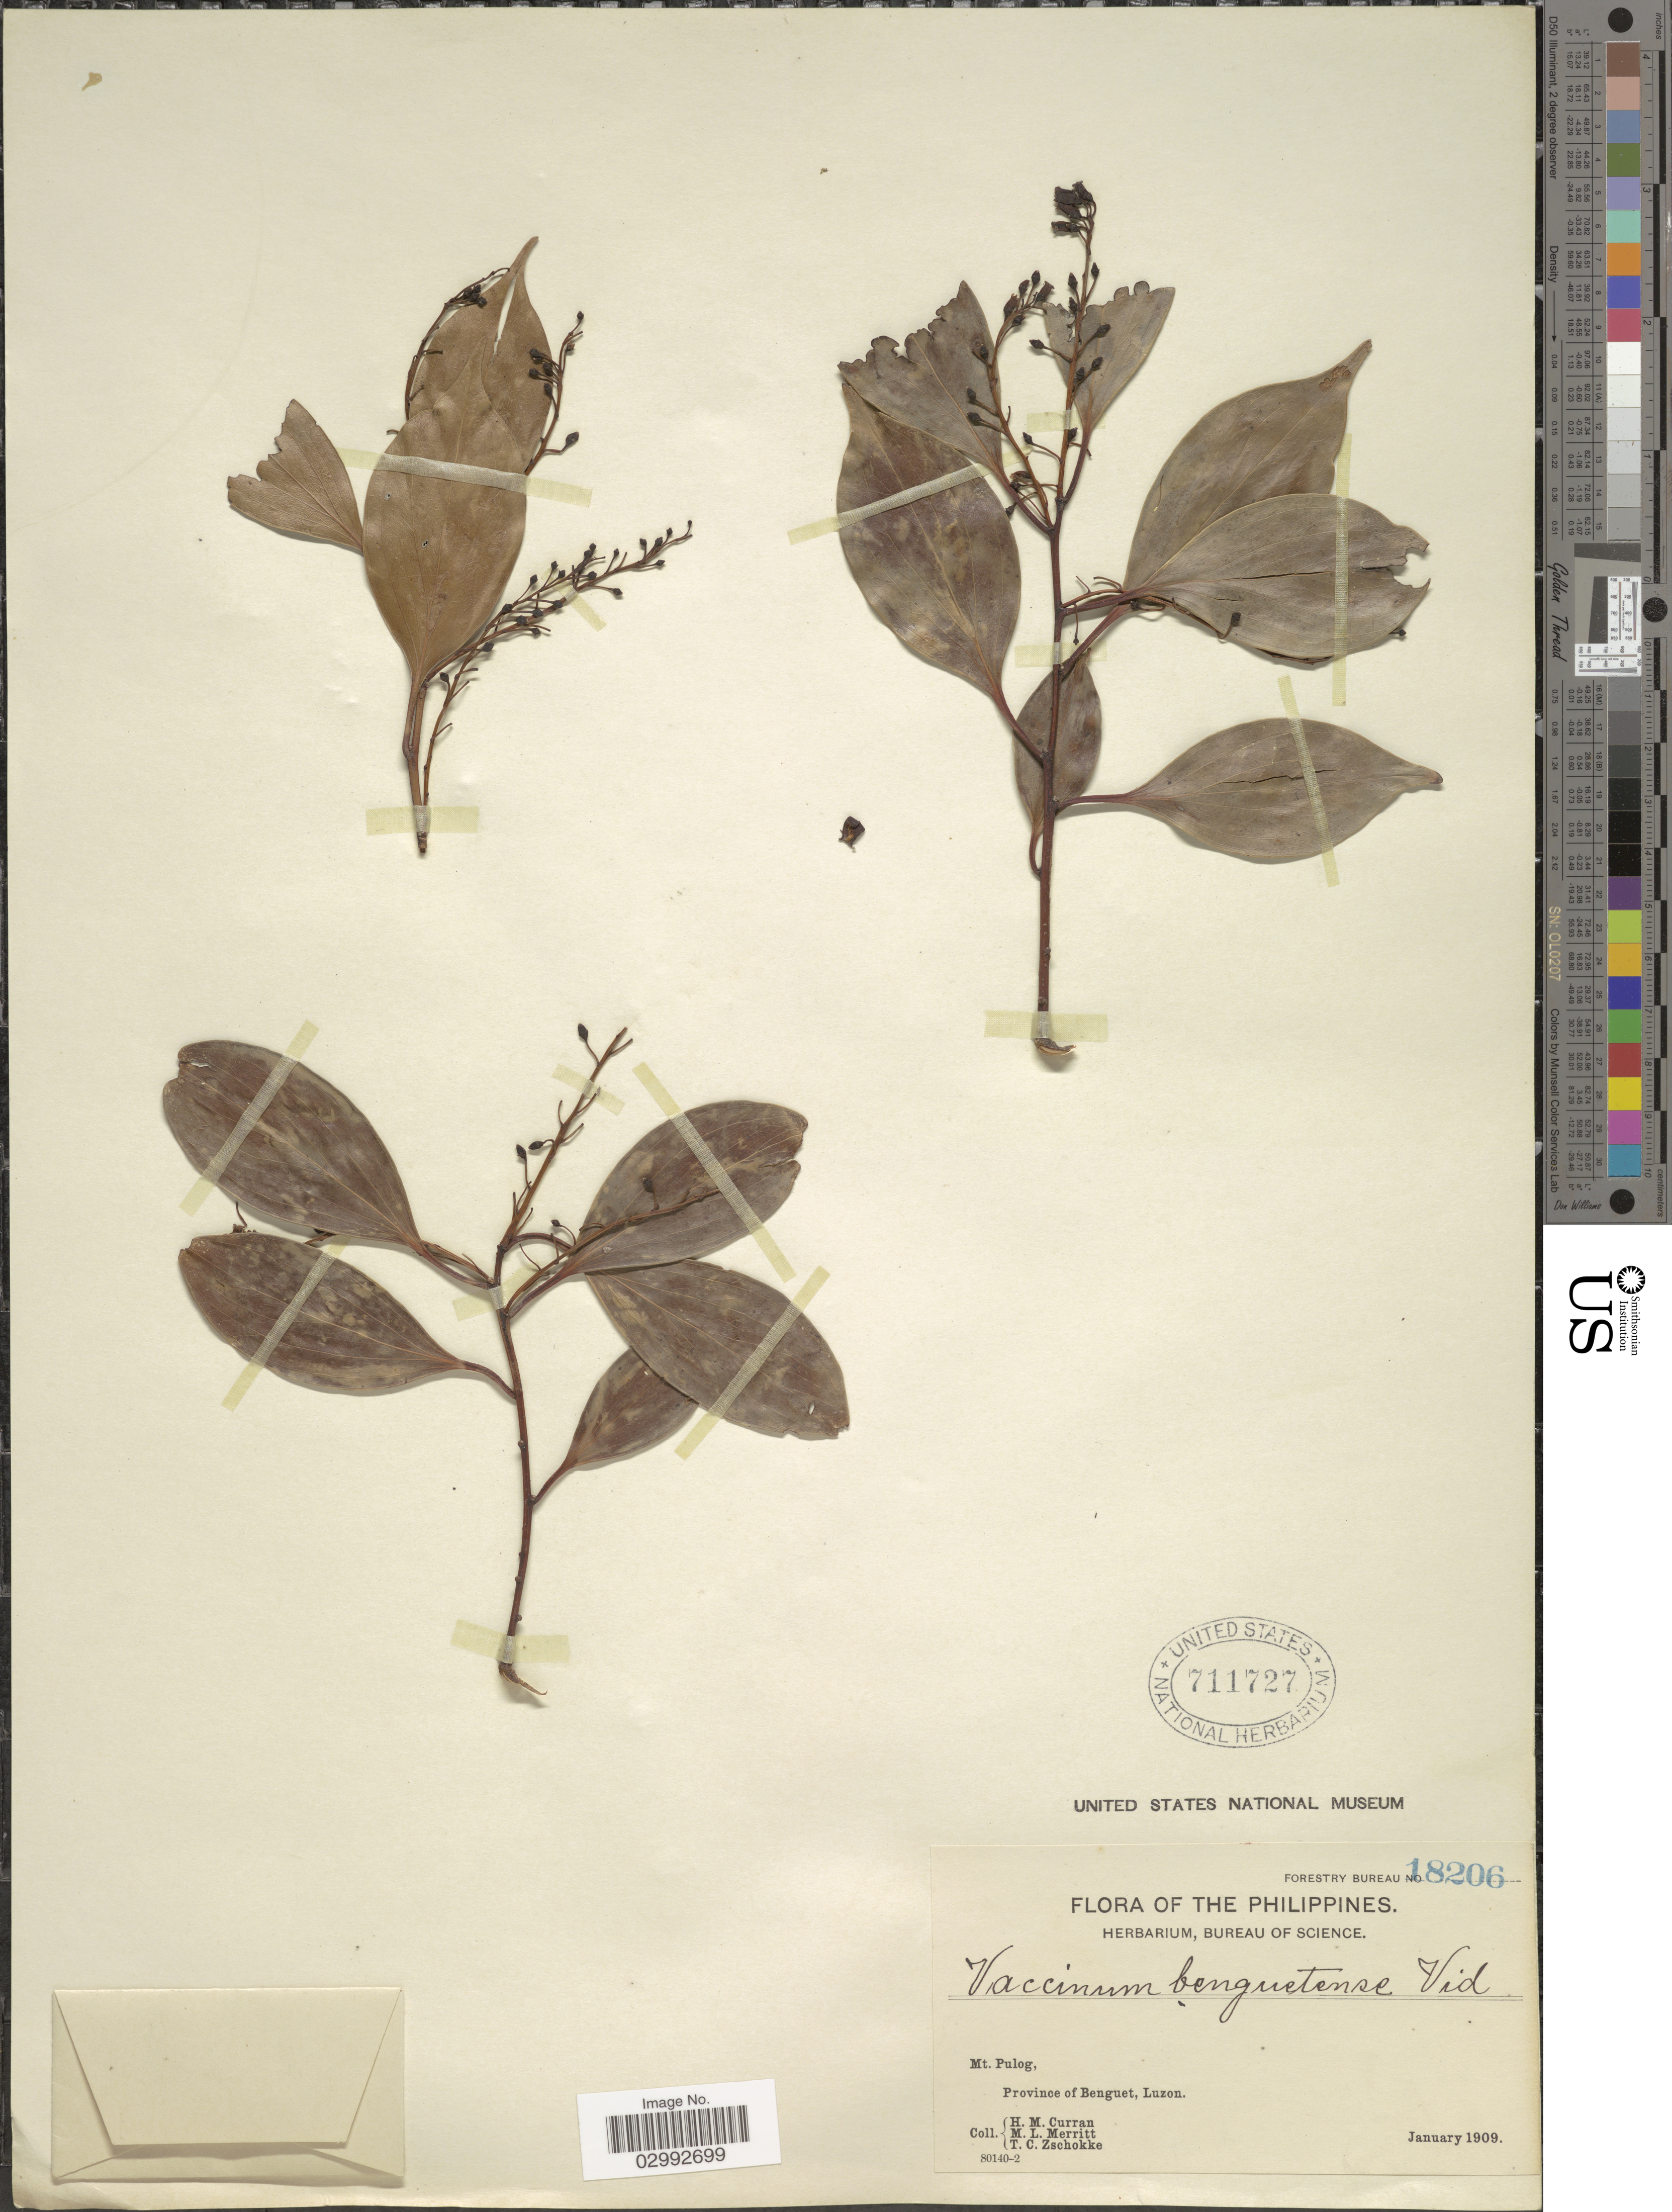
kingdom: Plantae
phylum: Tracheophyta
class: Magnoliopsida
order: Ericales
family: Ericaceae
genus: Vaccinium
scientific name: Vaccinium benguetense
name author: S. Vidal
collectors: H. M. Curran, M. L. Merritt & T. C. Zschokke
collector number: Forestry Bureau 18206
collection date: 1909-01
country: Philippines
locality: Mt. Pulog, Province of Benguet, Luzon.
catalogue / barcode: US 711727